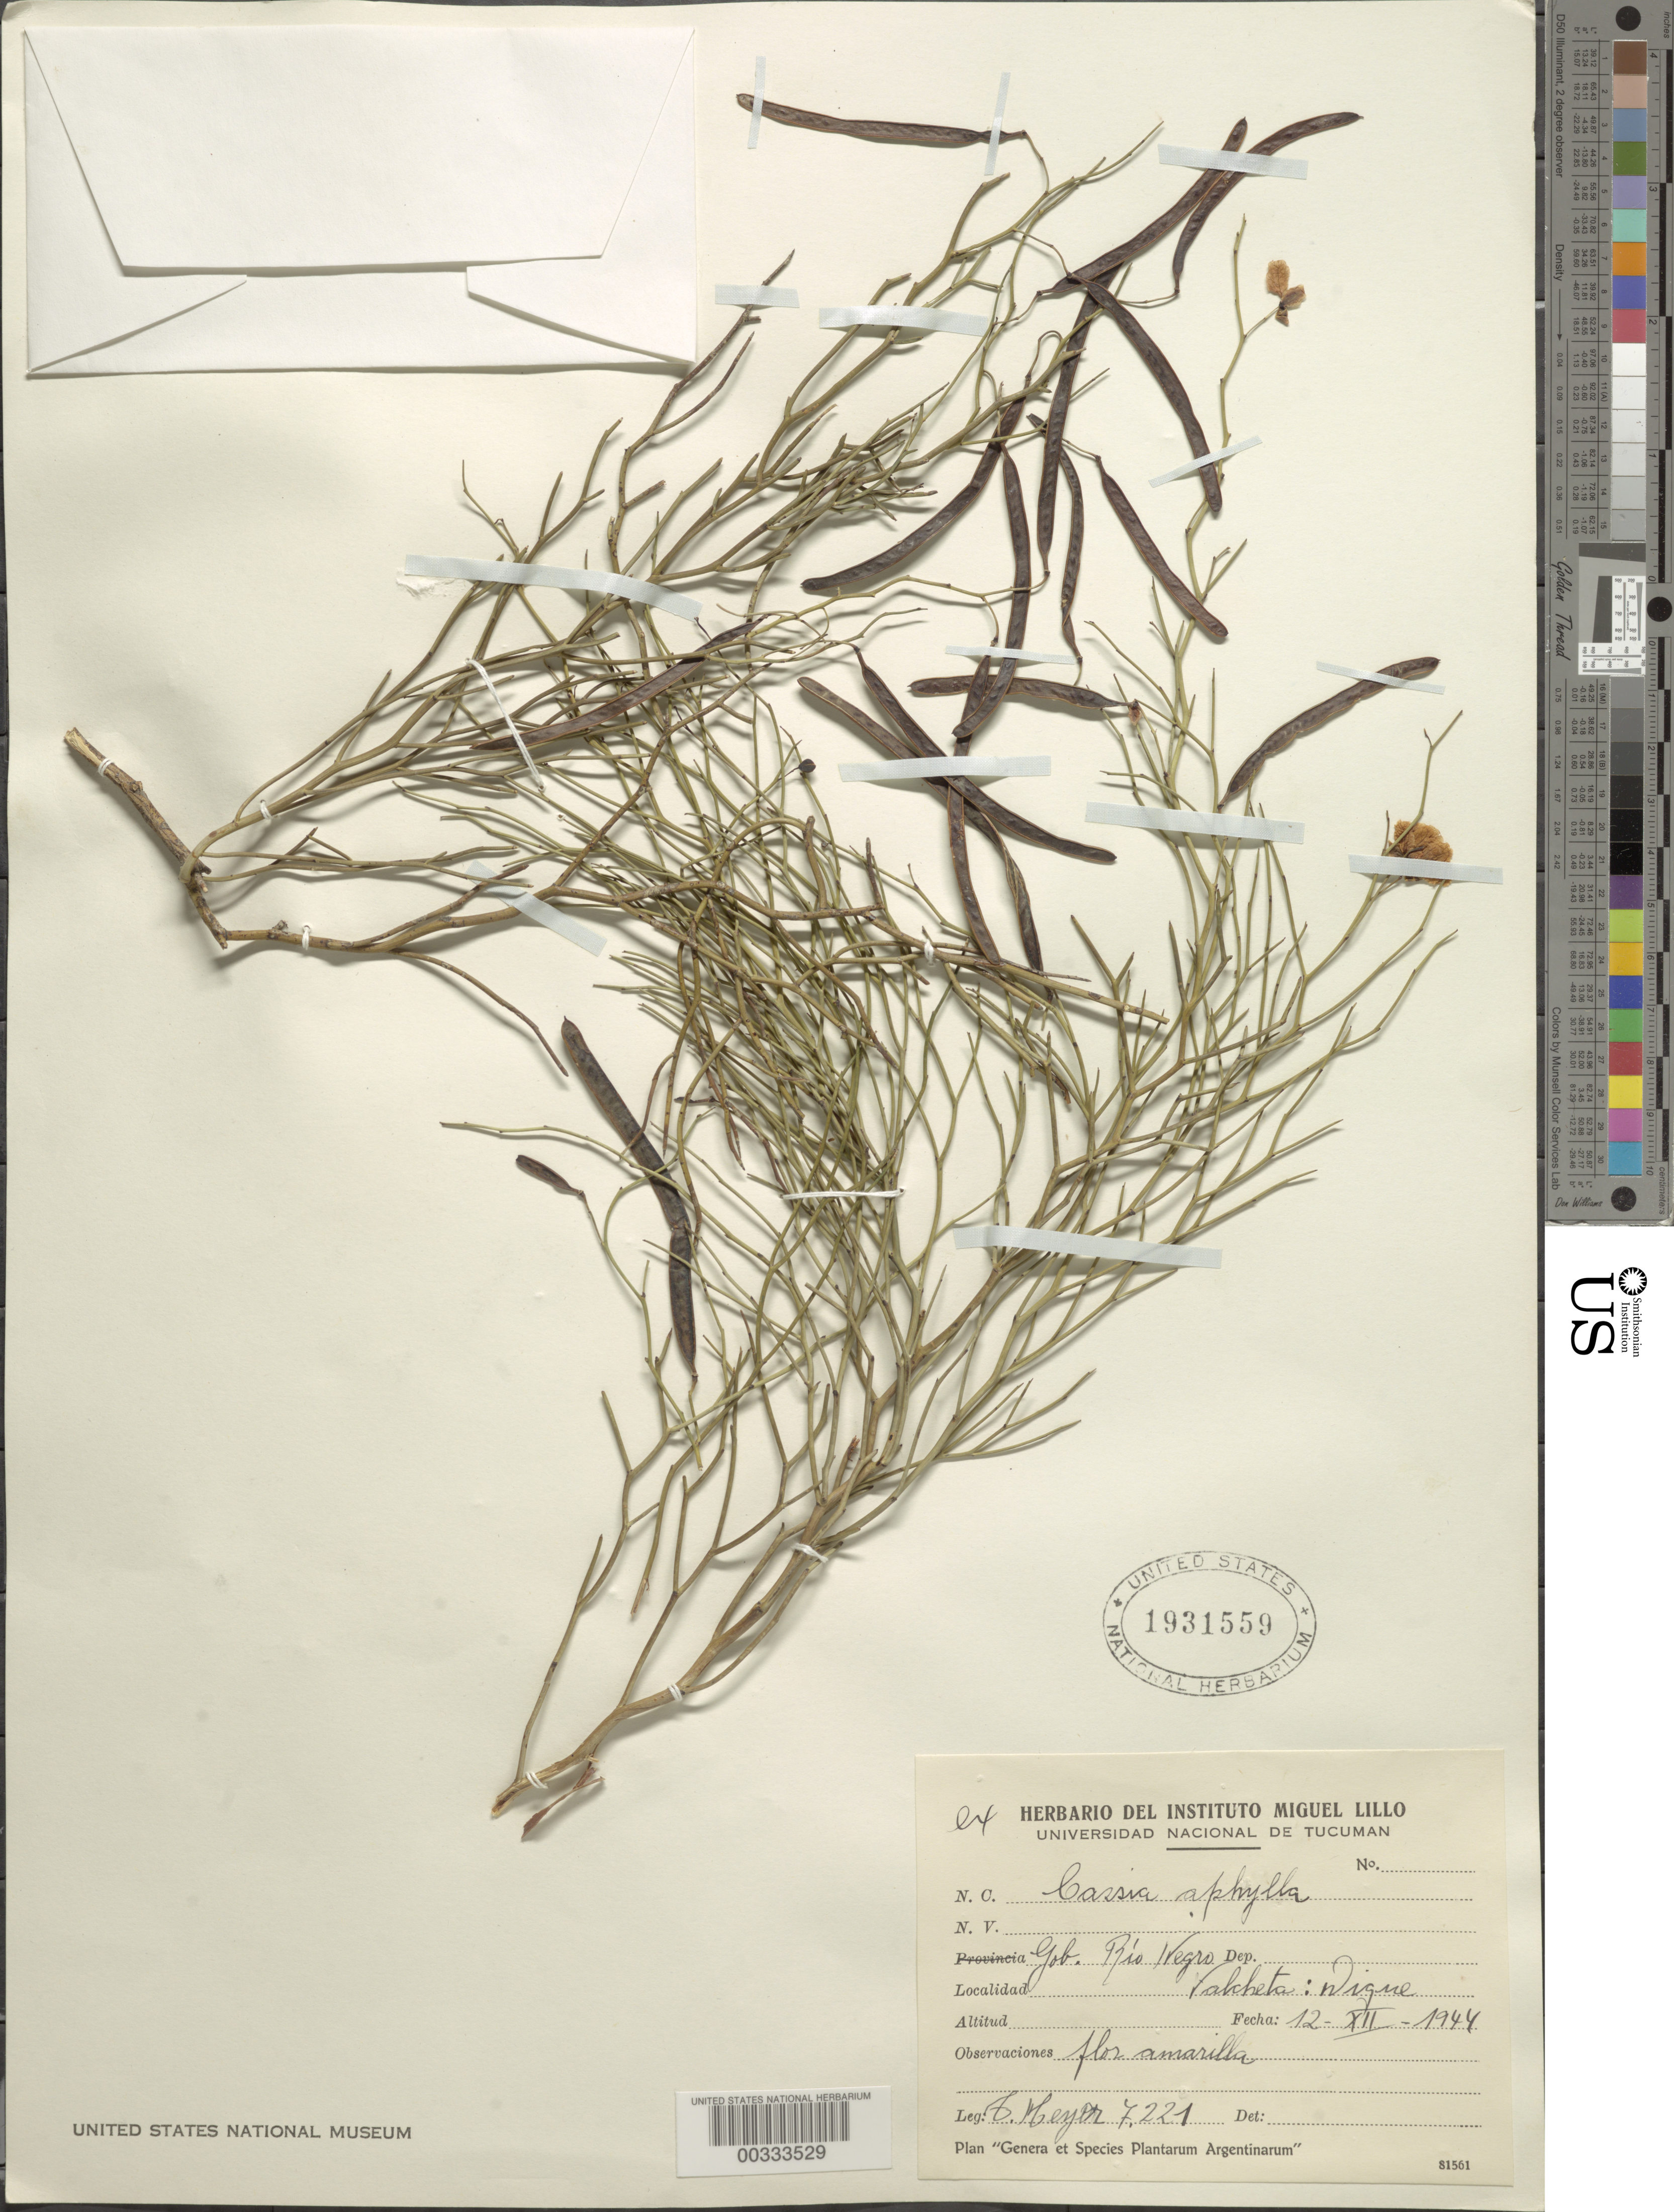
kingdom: Plantae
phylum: Tracheophyta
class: Magnoliopsida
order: Fabales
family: Fabaceae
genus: Senna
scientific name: Senna aphylla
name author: (Cav.) H.S. Irwin & Barneby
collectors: T. Meyer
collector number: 7221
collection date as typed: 12 Dec 1944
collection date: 1944-12-12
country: Argentina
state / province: Río Negro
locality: Vakcheta; Digne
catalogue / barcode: US 1931559